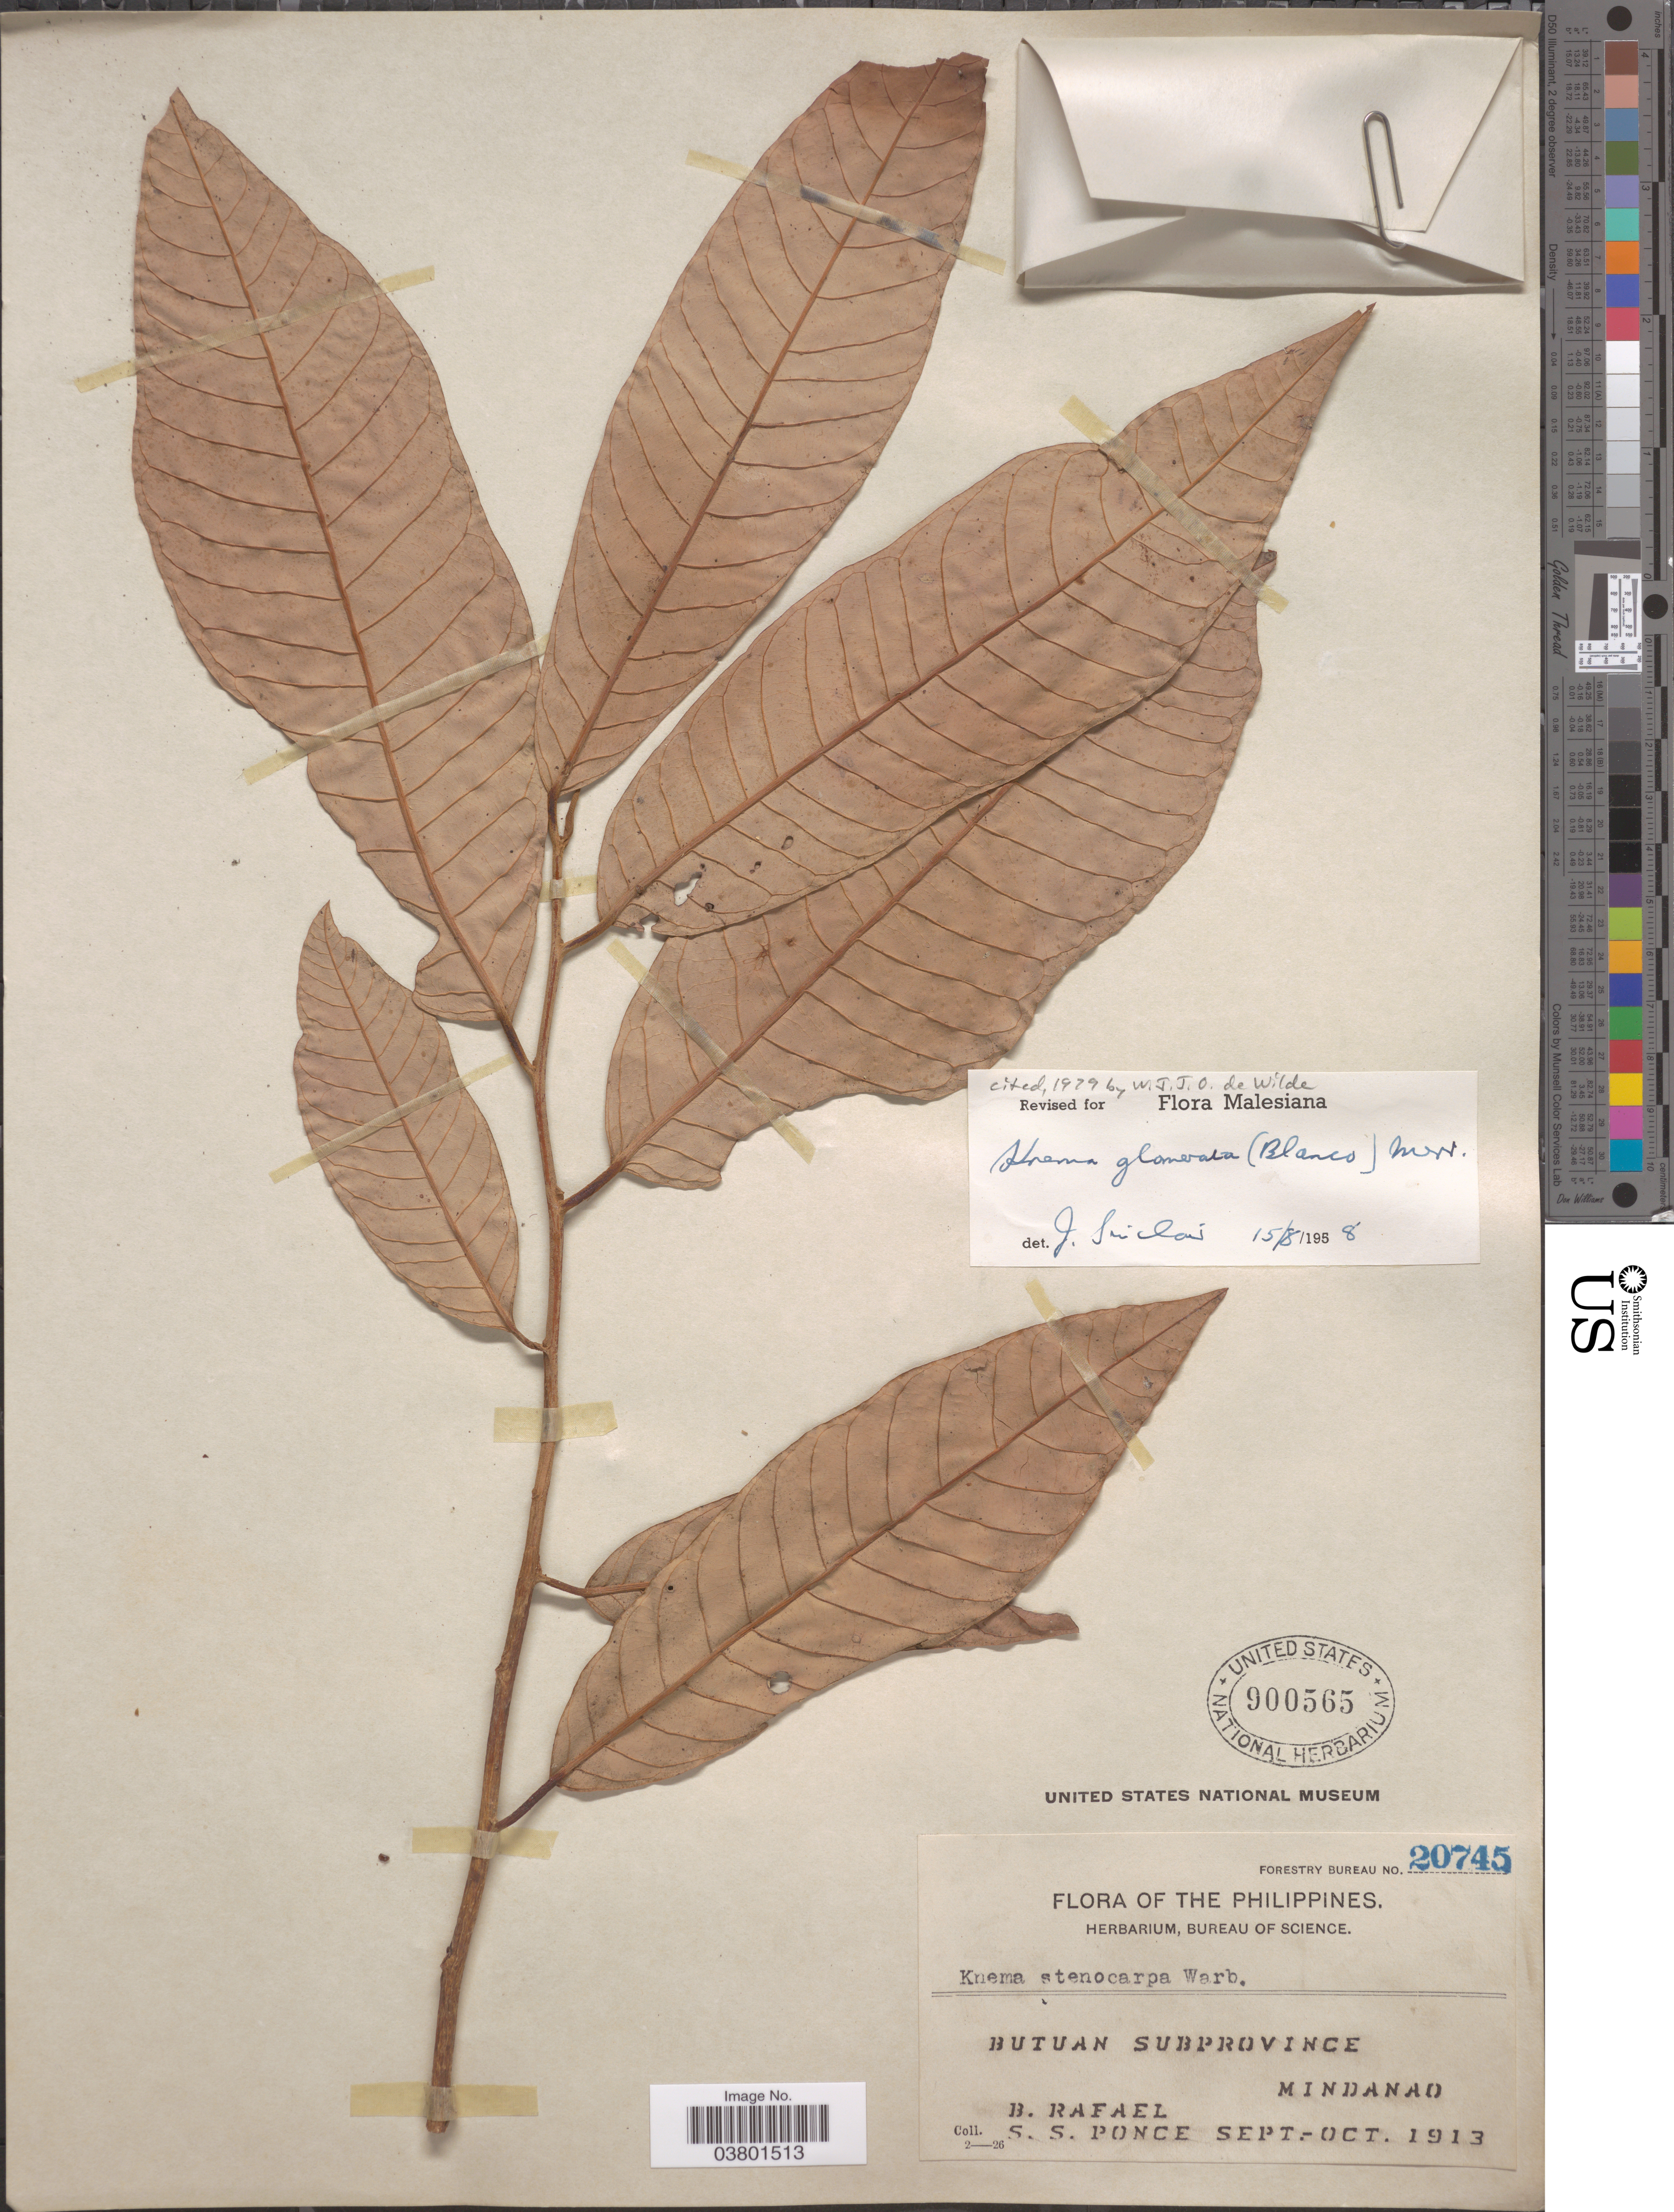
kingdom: Plantae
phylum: Tracheophyta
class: Magnoliopsida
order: Magnoliales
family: Myristicaceae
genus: Knema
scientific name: Knema glomerata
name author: (Blanco) Merr.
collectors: B. Rafael & S. Ponce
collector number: Forestry Bureau 20745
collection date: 1913-09/1913-10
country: Philippines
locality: Butuan Subprovince. Mindanao.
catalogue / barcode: US 900565